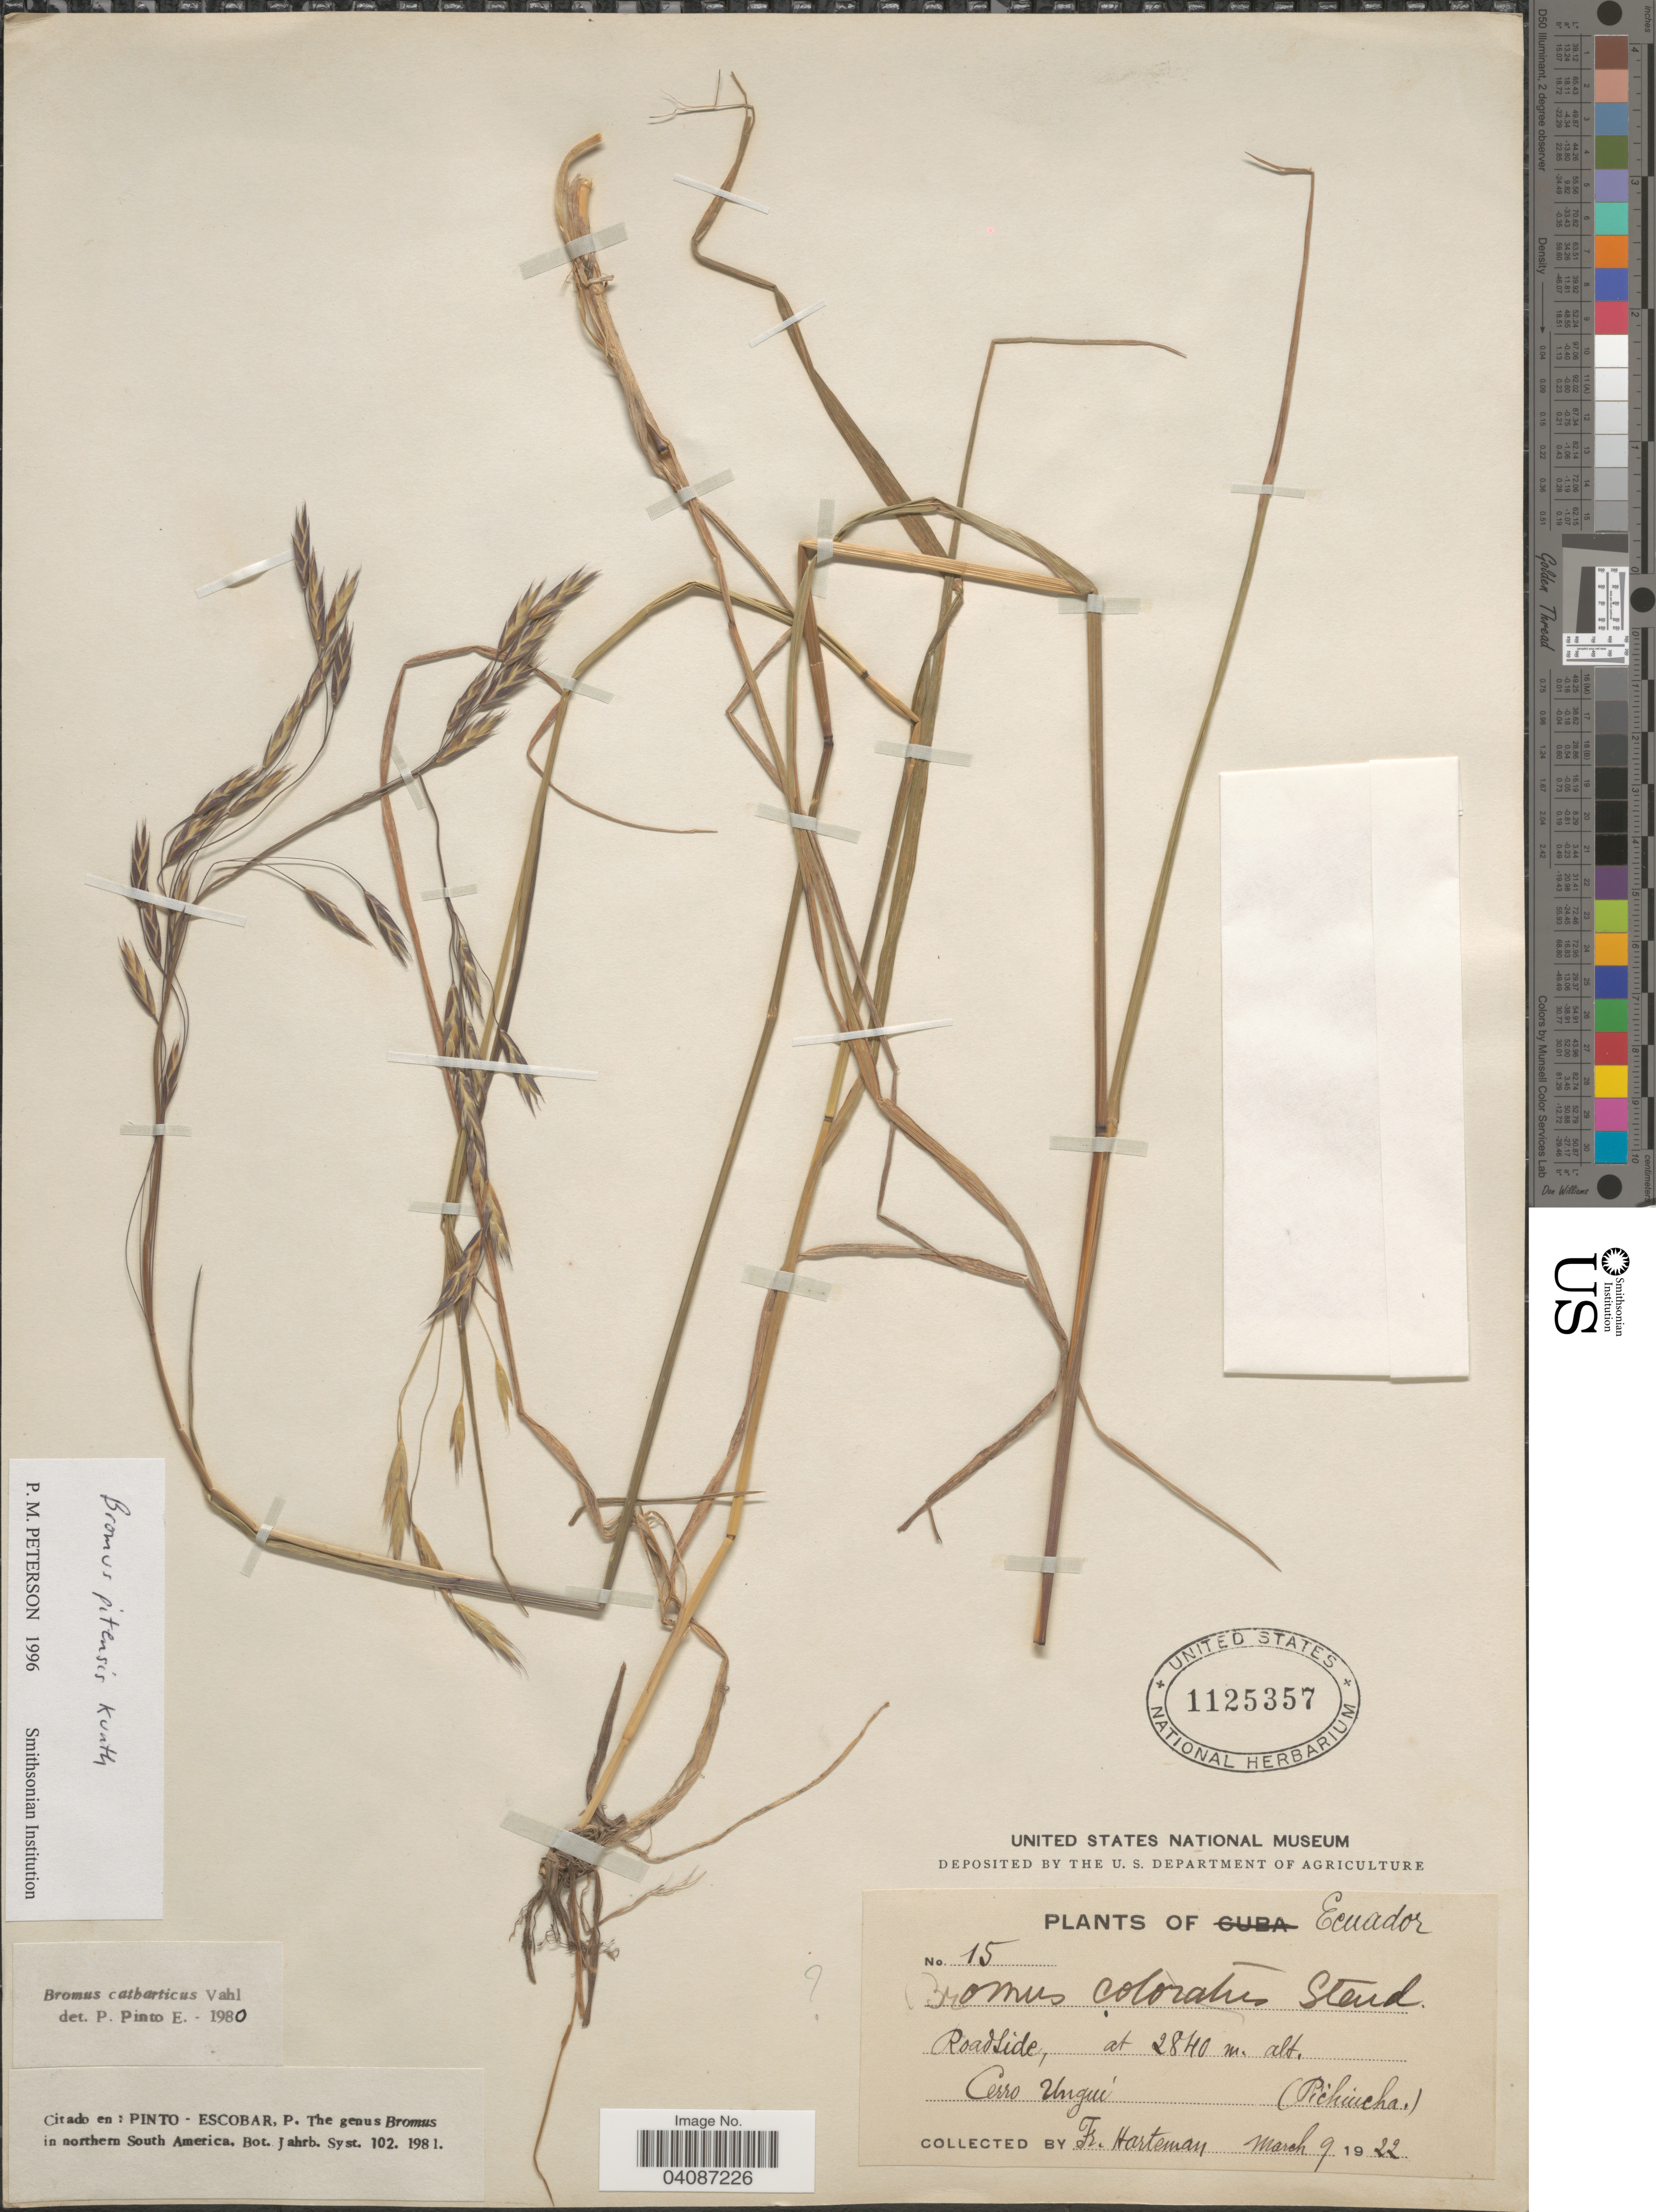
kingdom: Plantae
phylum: Tracheophyta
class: Liliopsida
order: Poales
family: Poaceae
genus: Bromus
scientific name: Bromus pitensis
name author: Kunth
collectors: Harteman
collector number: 15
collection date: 1922-03-09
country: Ecuador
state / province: Pichincha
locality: Cerro Ungui.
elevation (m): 2840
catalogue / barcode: US 1125357